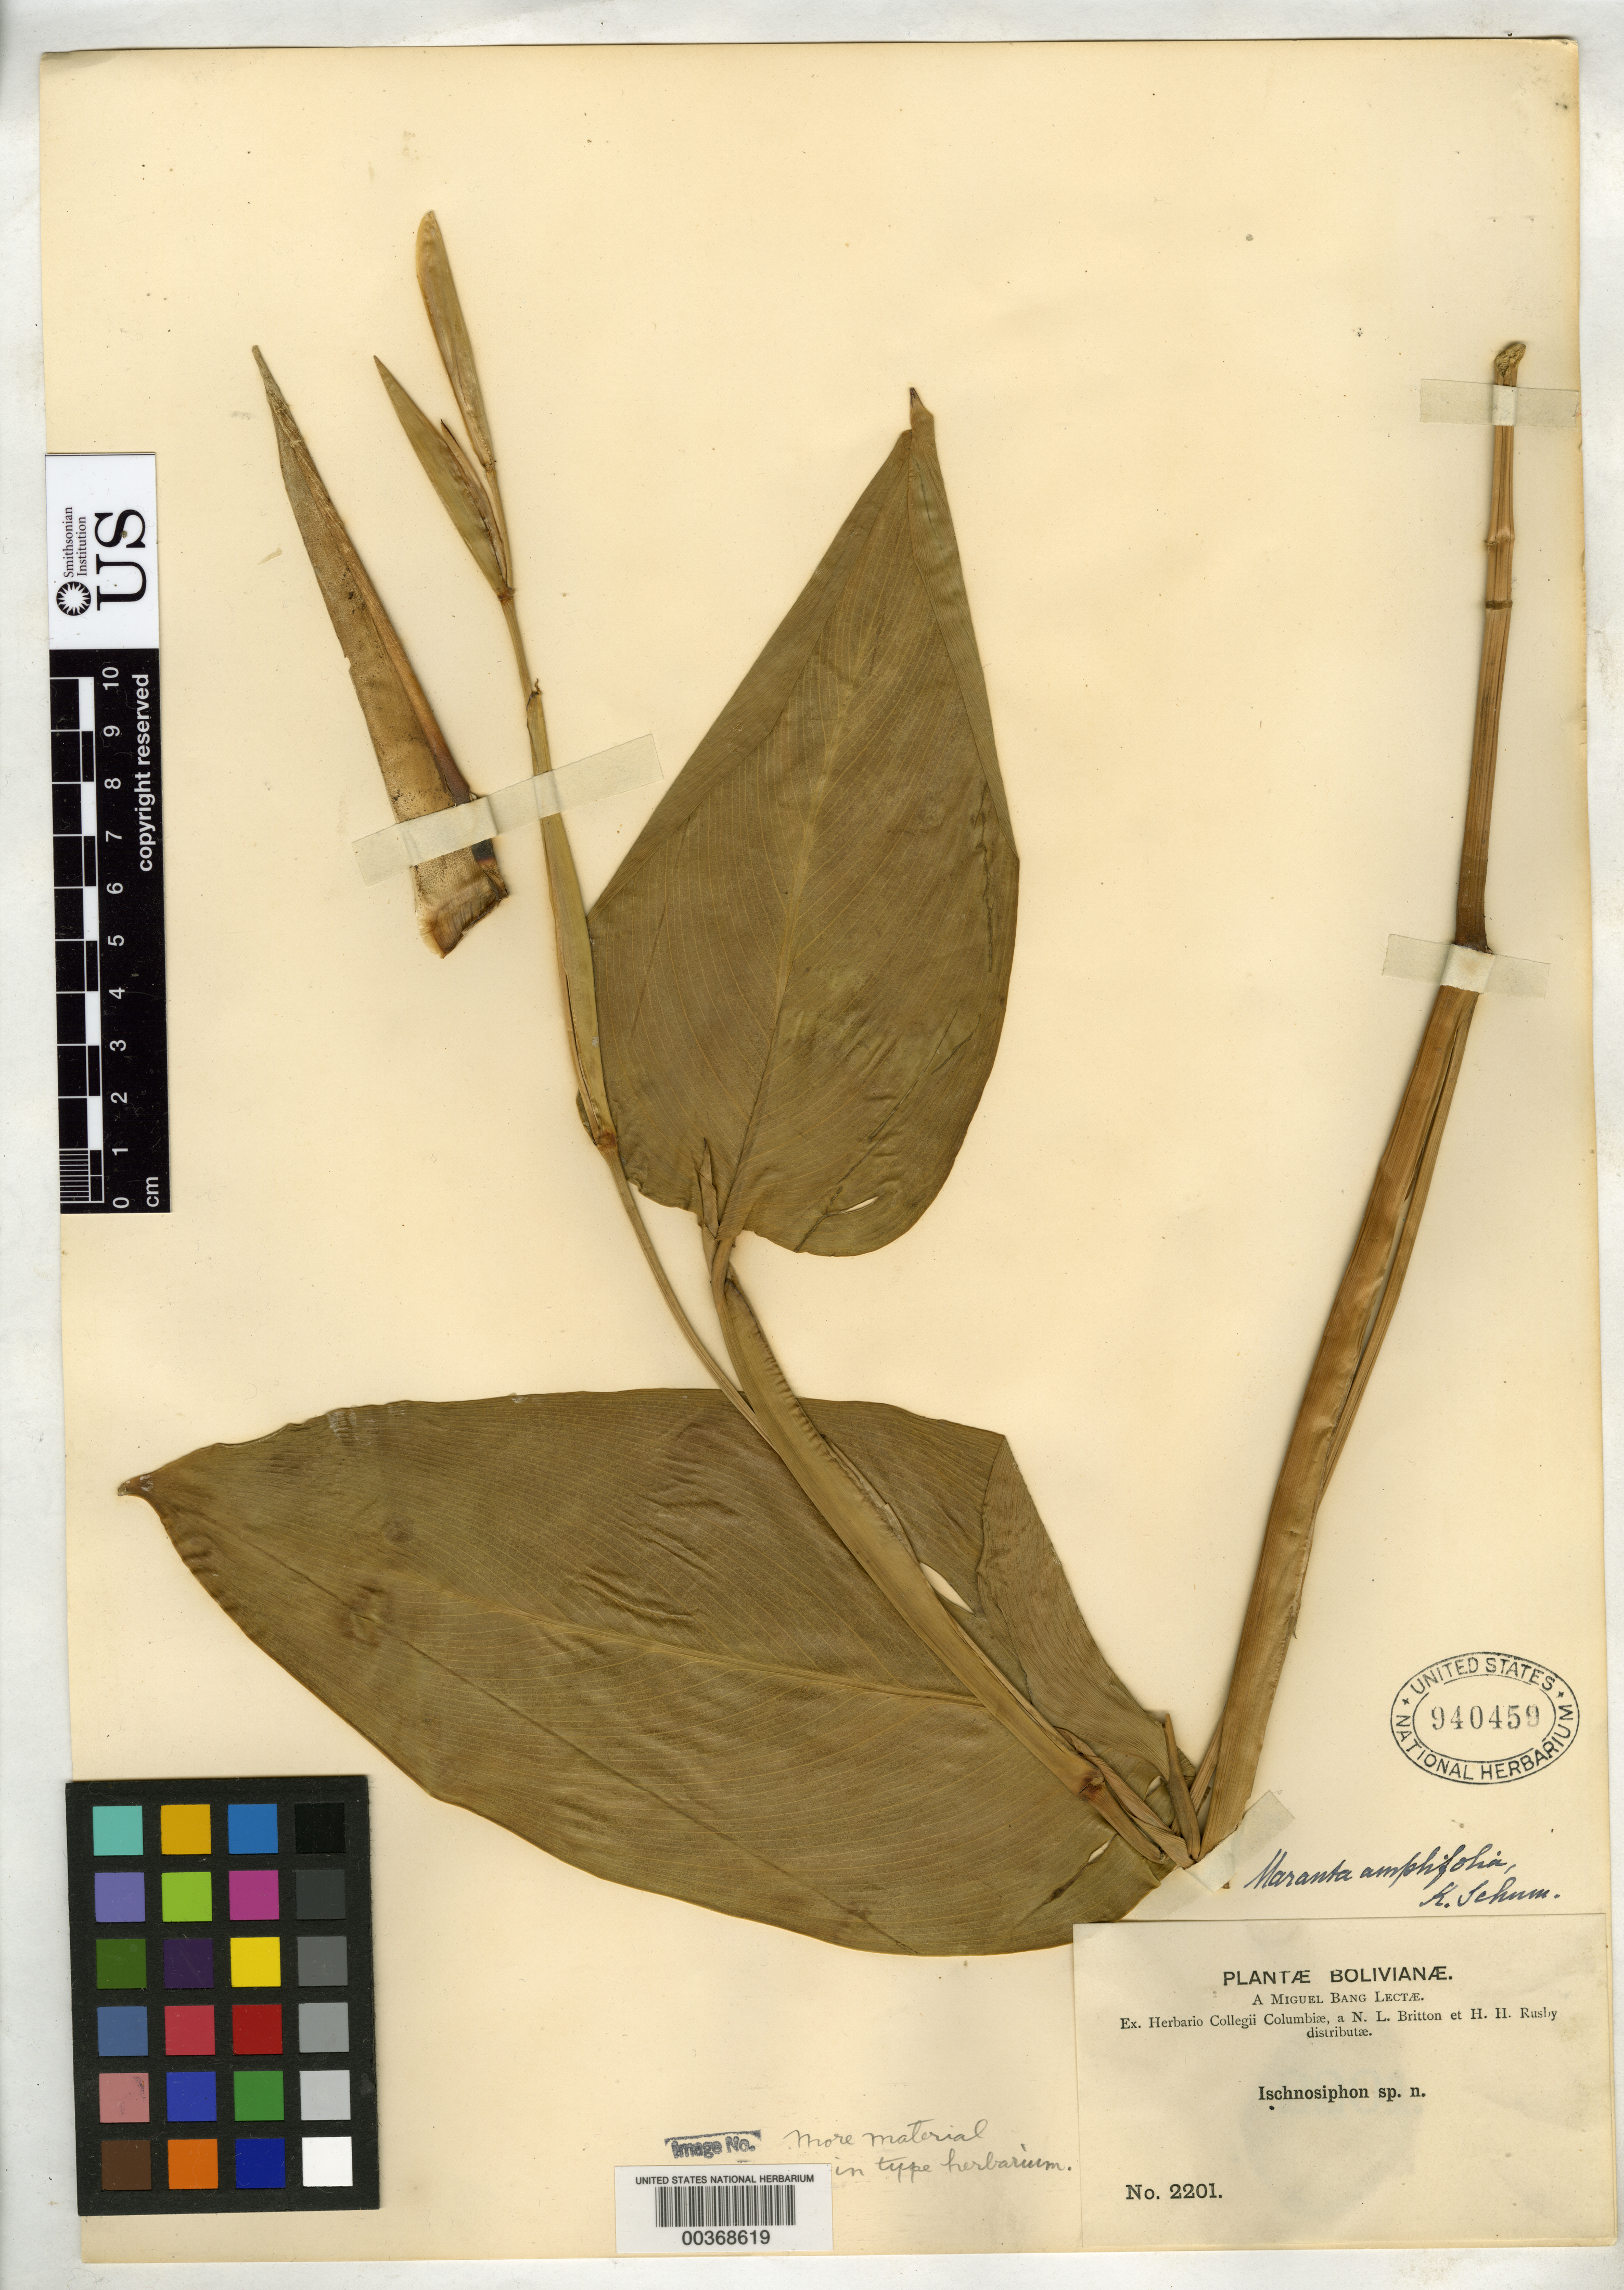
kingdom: Plantae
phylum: Tracheophyta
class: Liliopsida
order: Zingiberales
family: Marantaceae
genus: Maranta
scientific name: Maranta amplifolia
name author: K. Schum. in Engl.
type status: Isotype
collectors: M. Bang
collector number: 2201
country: Bolivia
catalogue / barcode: US 940459